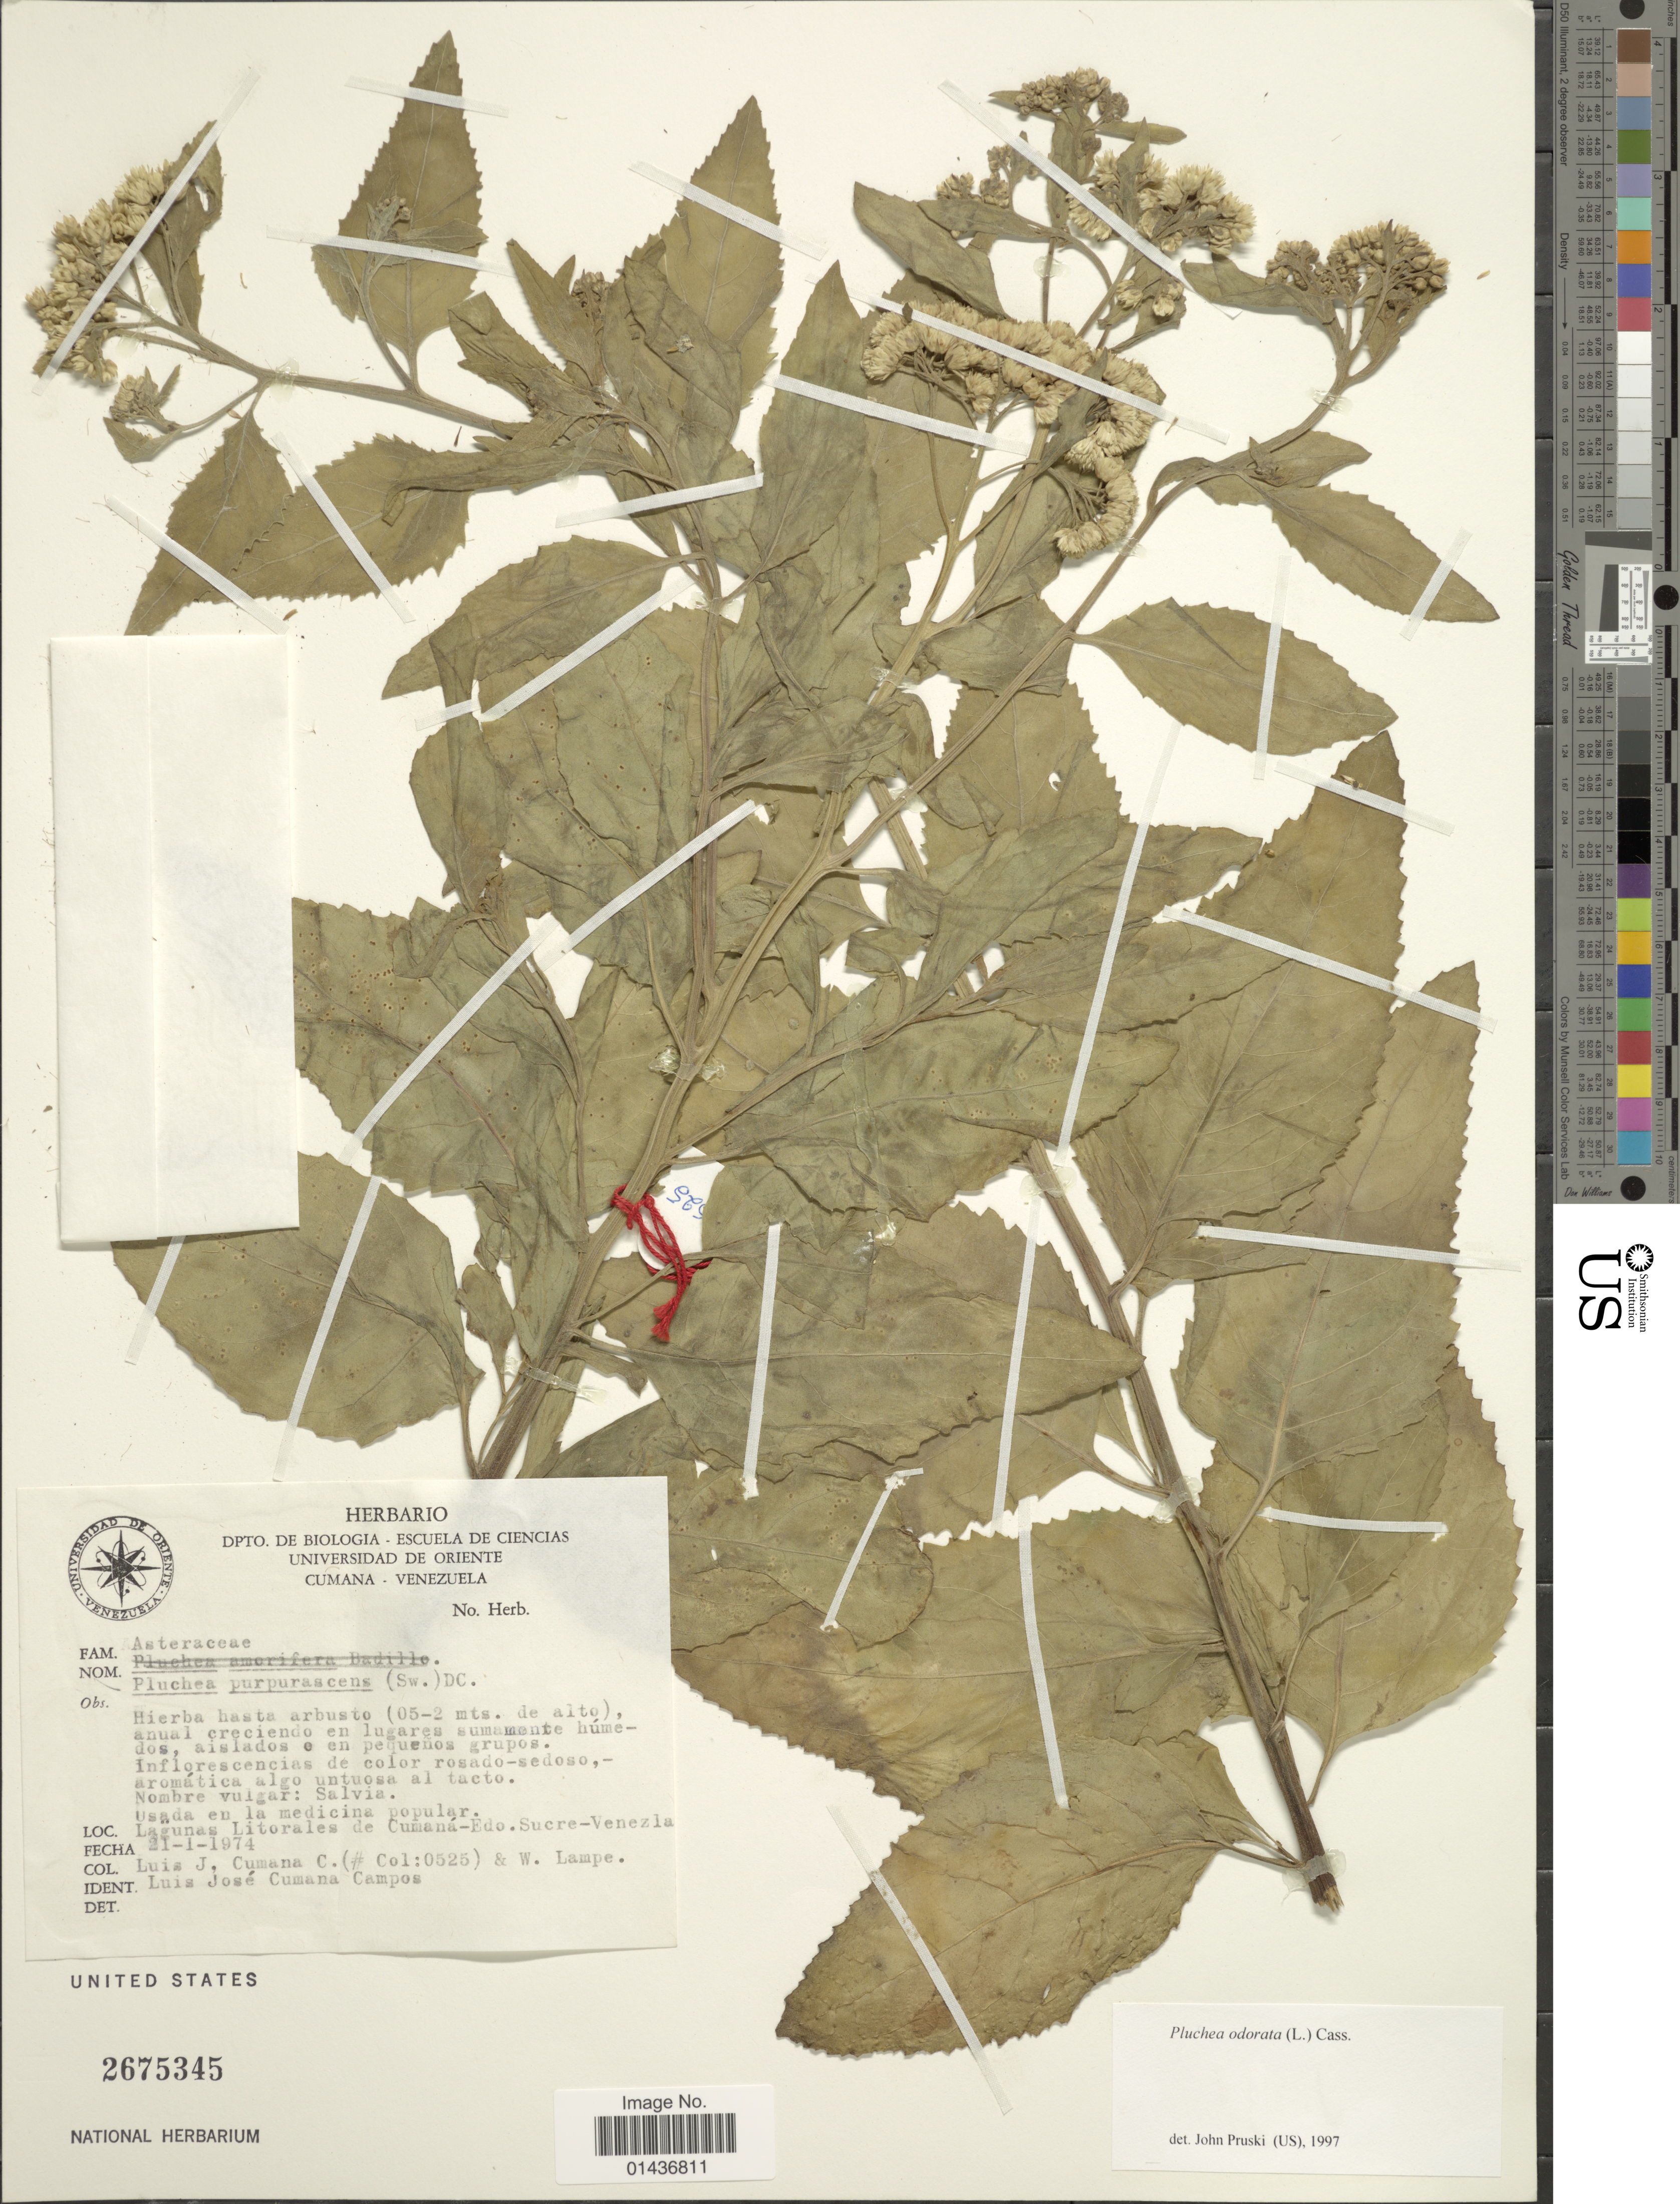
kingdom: Plantae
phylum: Tracheophyta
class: Magnoliopsida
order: Asterales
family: Asteraceae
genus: Pluchea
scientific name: Pluchea odorata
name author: (L.) Cass.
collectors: L. J. Cumaná C. & W. Lampe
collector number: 0525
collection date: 1974-01-21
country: Venezuela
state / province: Sucre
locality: Lagunas litorales de Cumana-Edo. Sucre, Venezuela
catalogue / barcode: US 2675345